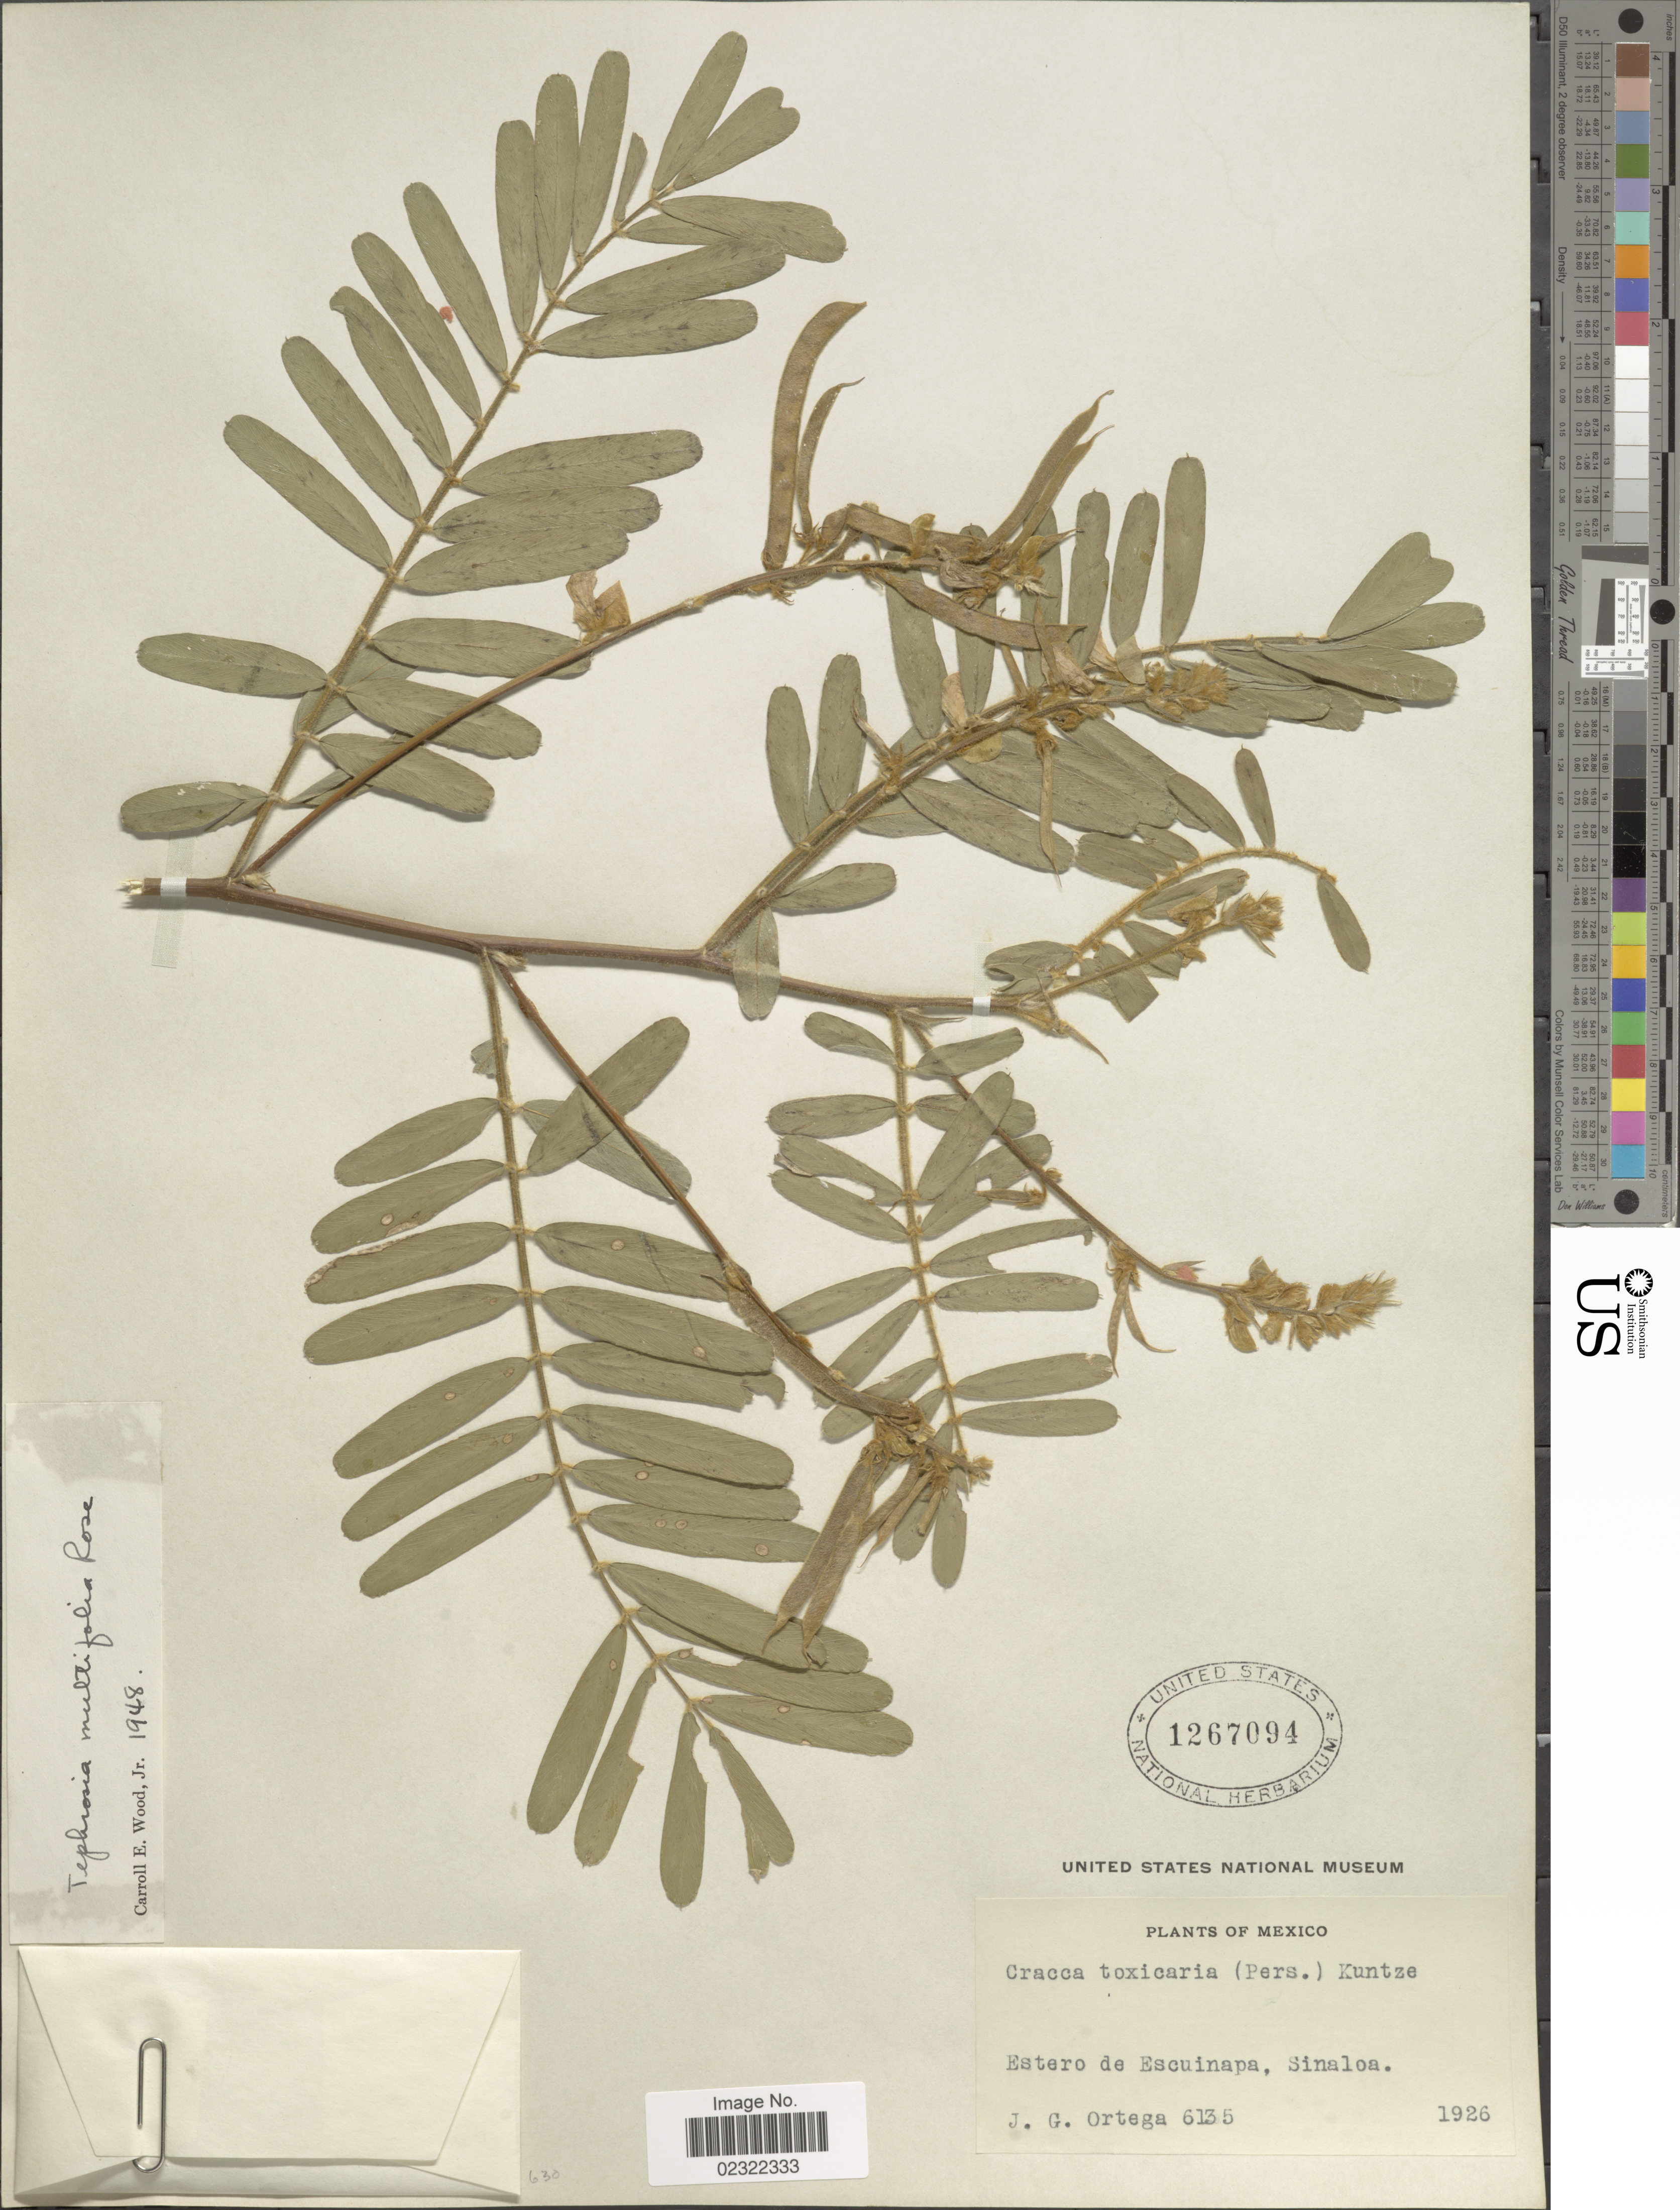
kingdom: Plantae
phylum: Tracheophyta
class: Magnoliopsida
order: Fabales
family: Fabaceae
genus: Tephrosia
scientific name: Tephrosia multifolia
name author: Rose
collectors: J. Ortega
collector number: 6135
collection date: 1926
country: Mexico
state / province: Sinaloa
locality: Mexico, Estero de Escuinapa, Sinaloa.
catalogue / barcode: US 1267094